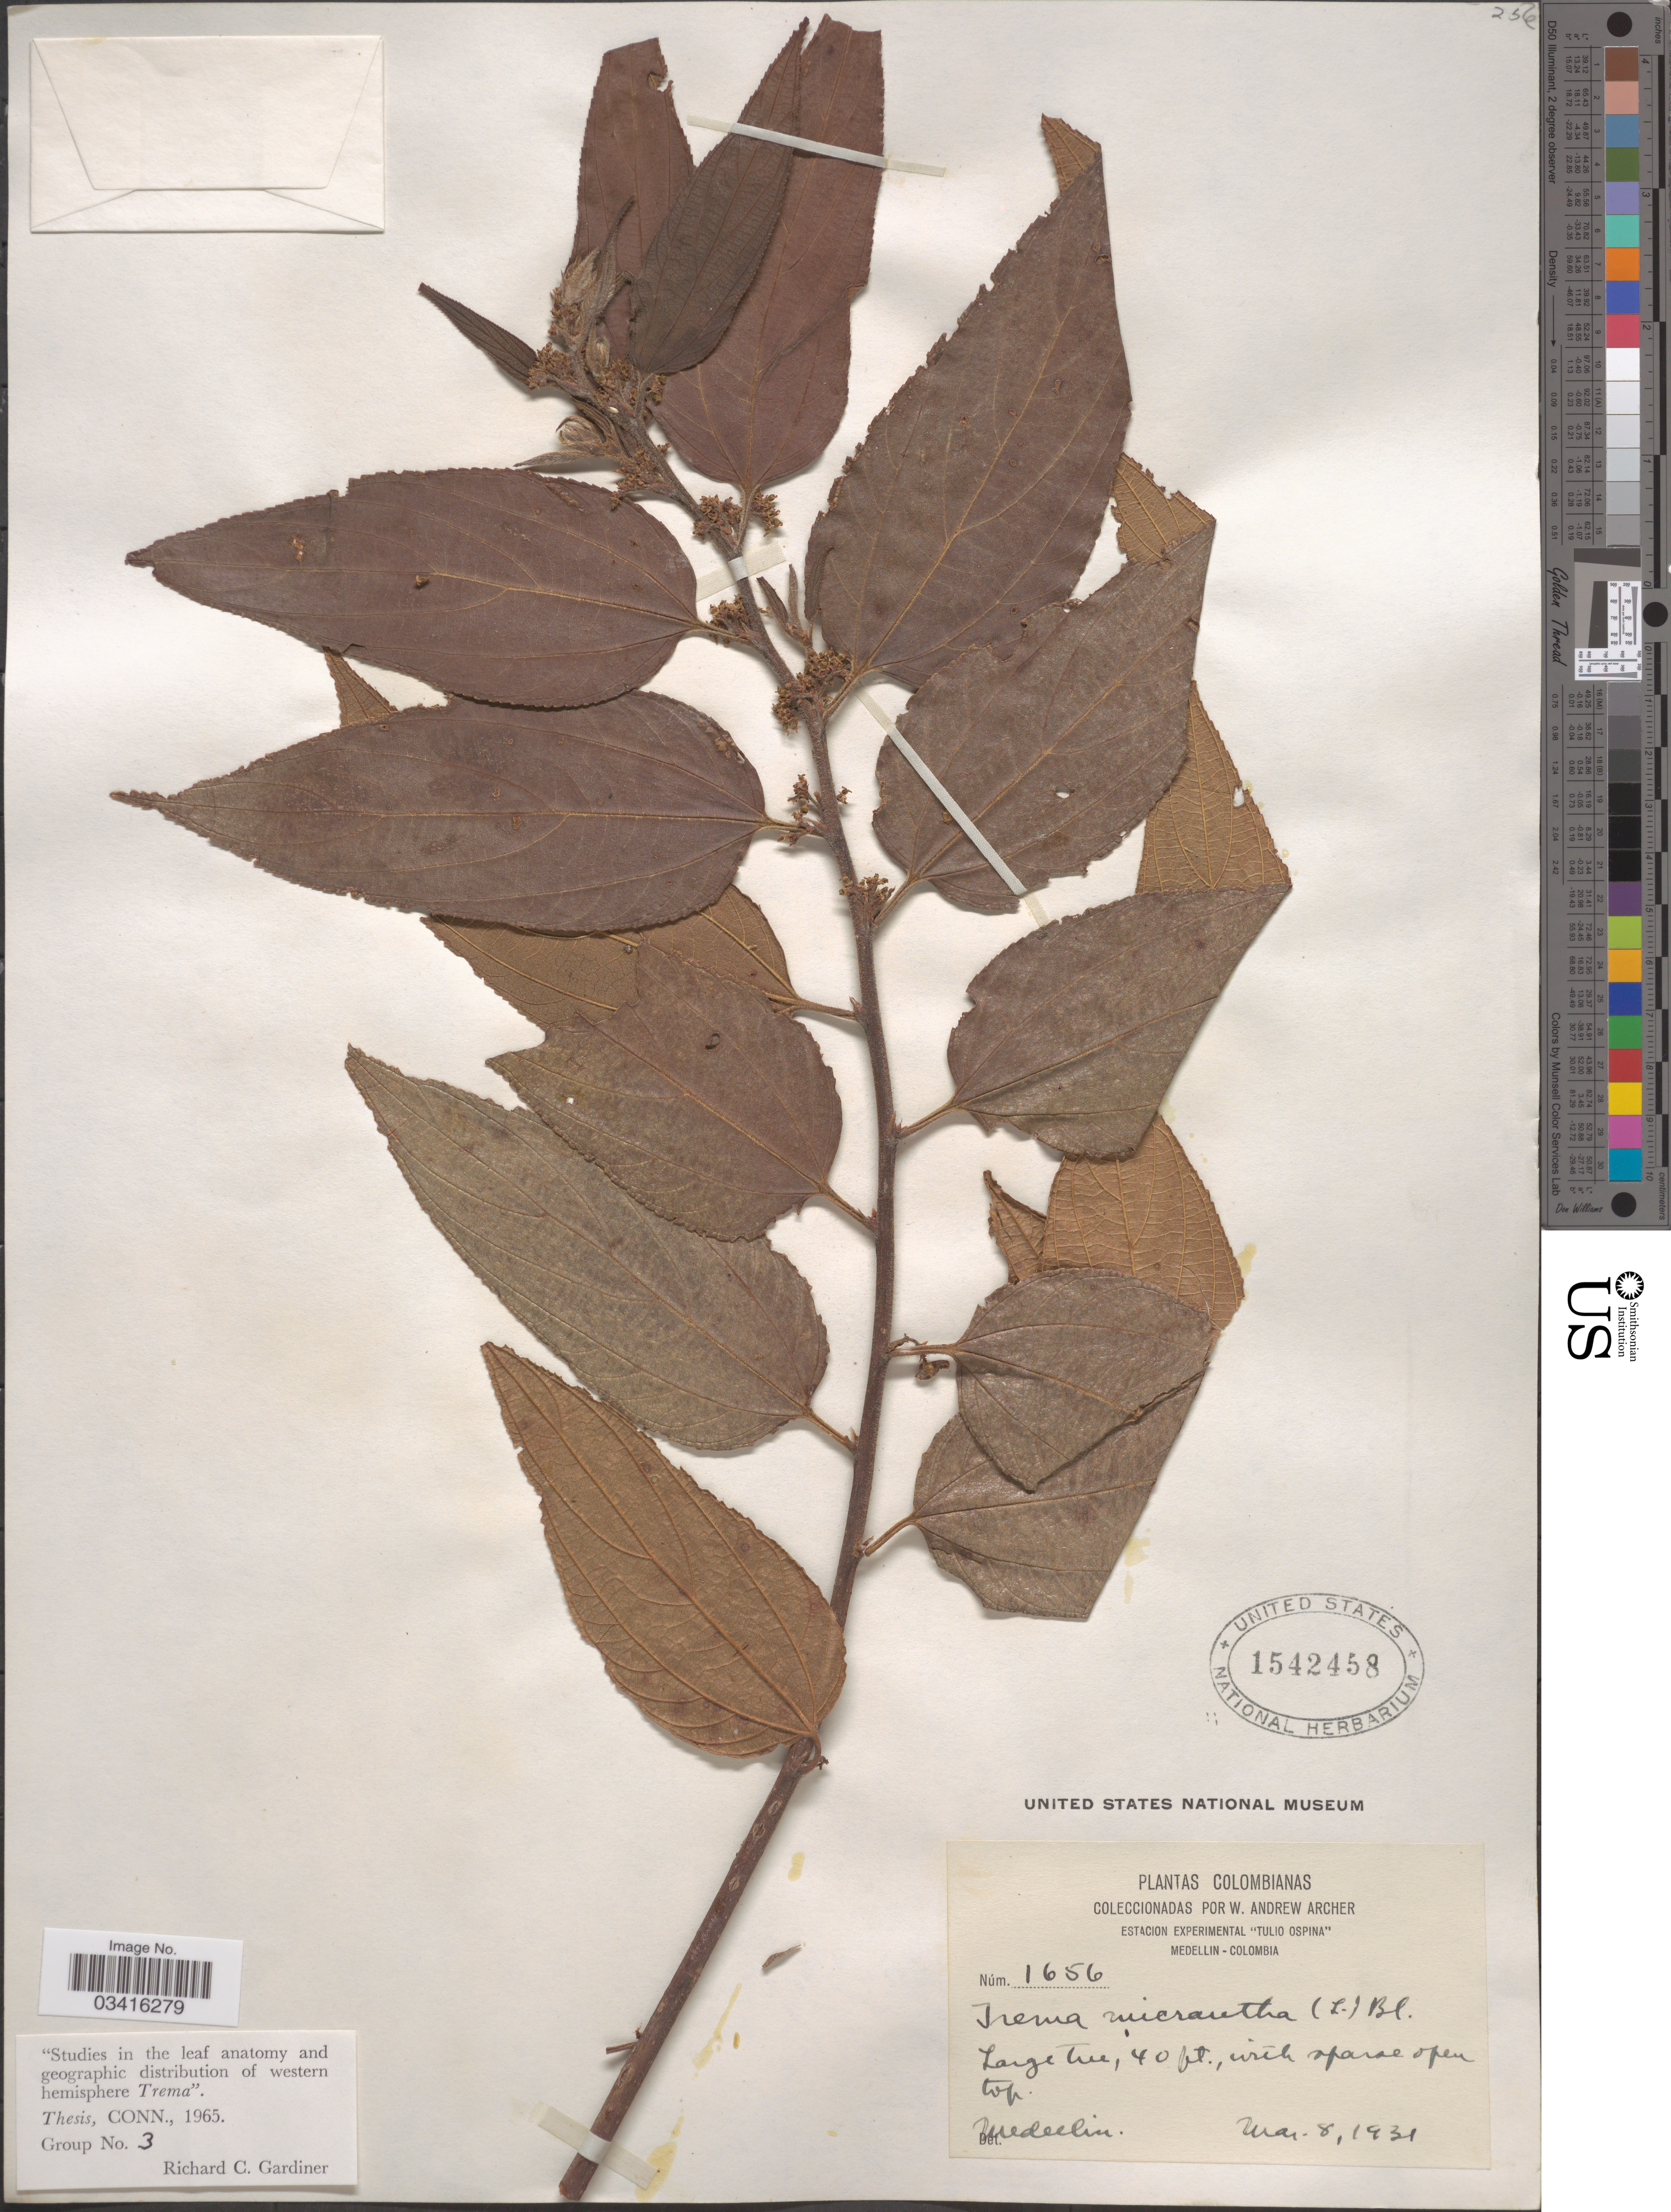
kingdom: Plantae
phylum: Tracheophyta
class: Magnoliopsida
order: Rosales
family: Cannabaceae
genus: Trema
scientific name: Trema micranthum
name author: (L.) Blume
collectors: W. A. Archer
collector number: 1656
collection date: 1931-03-08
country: Colombia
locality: Estacion Experimental "Tulio Ospina". Medellin - Colombia.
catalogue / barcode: US 1542458